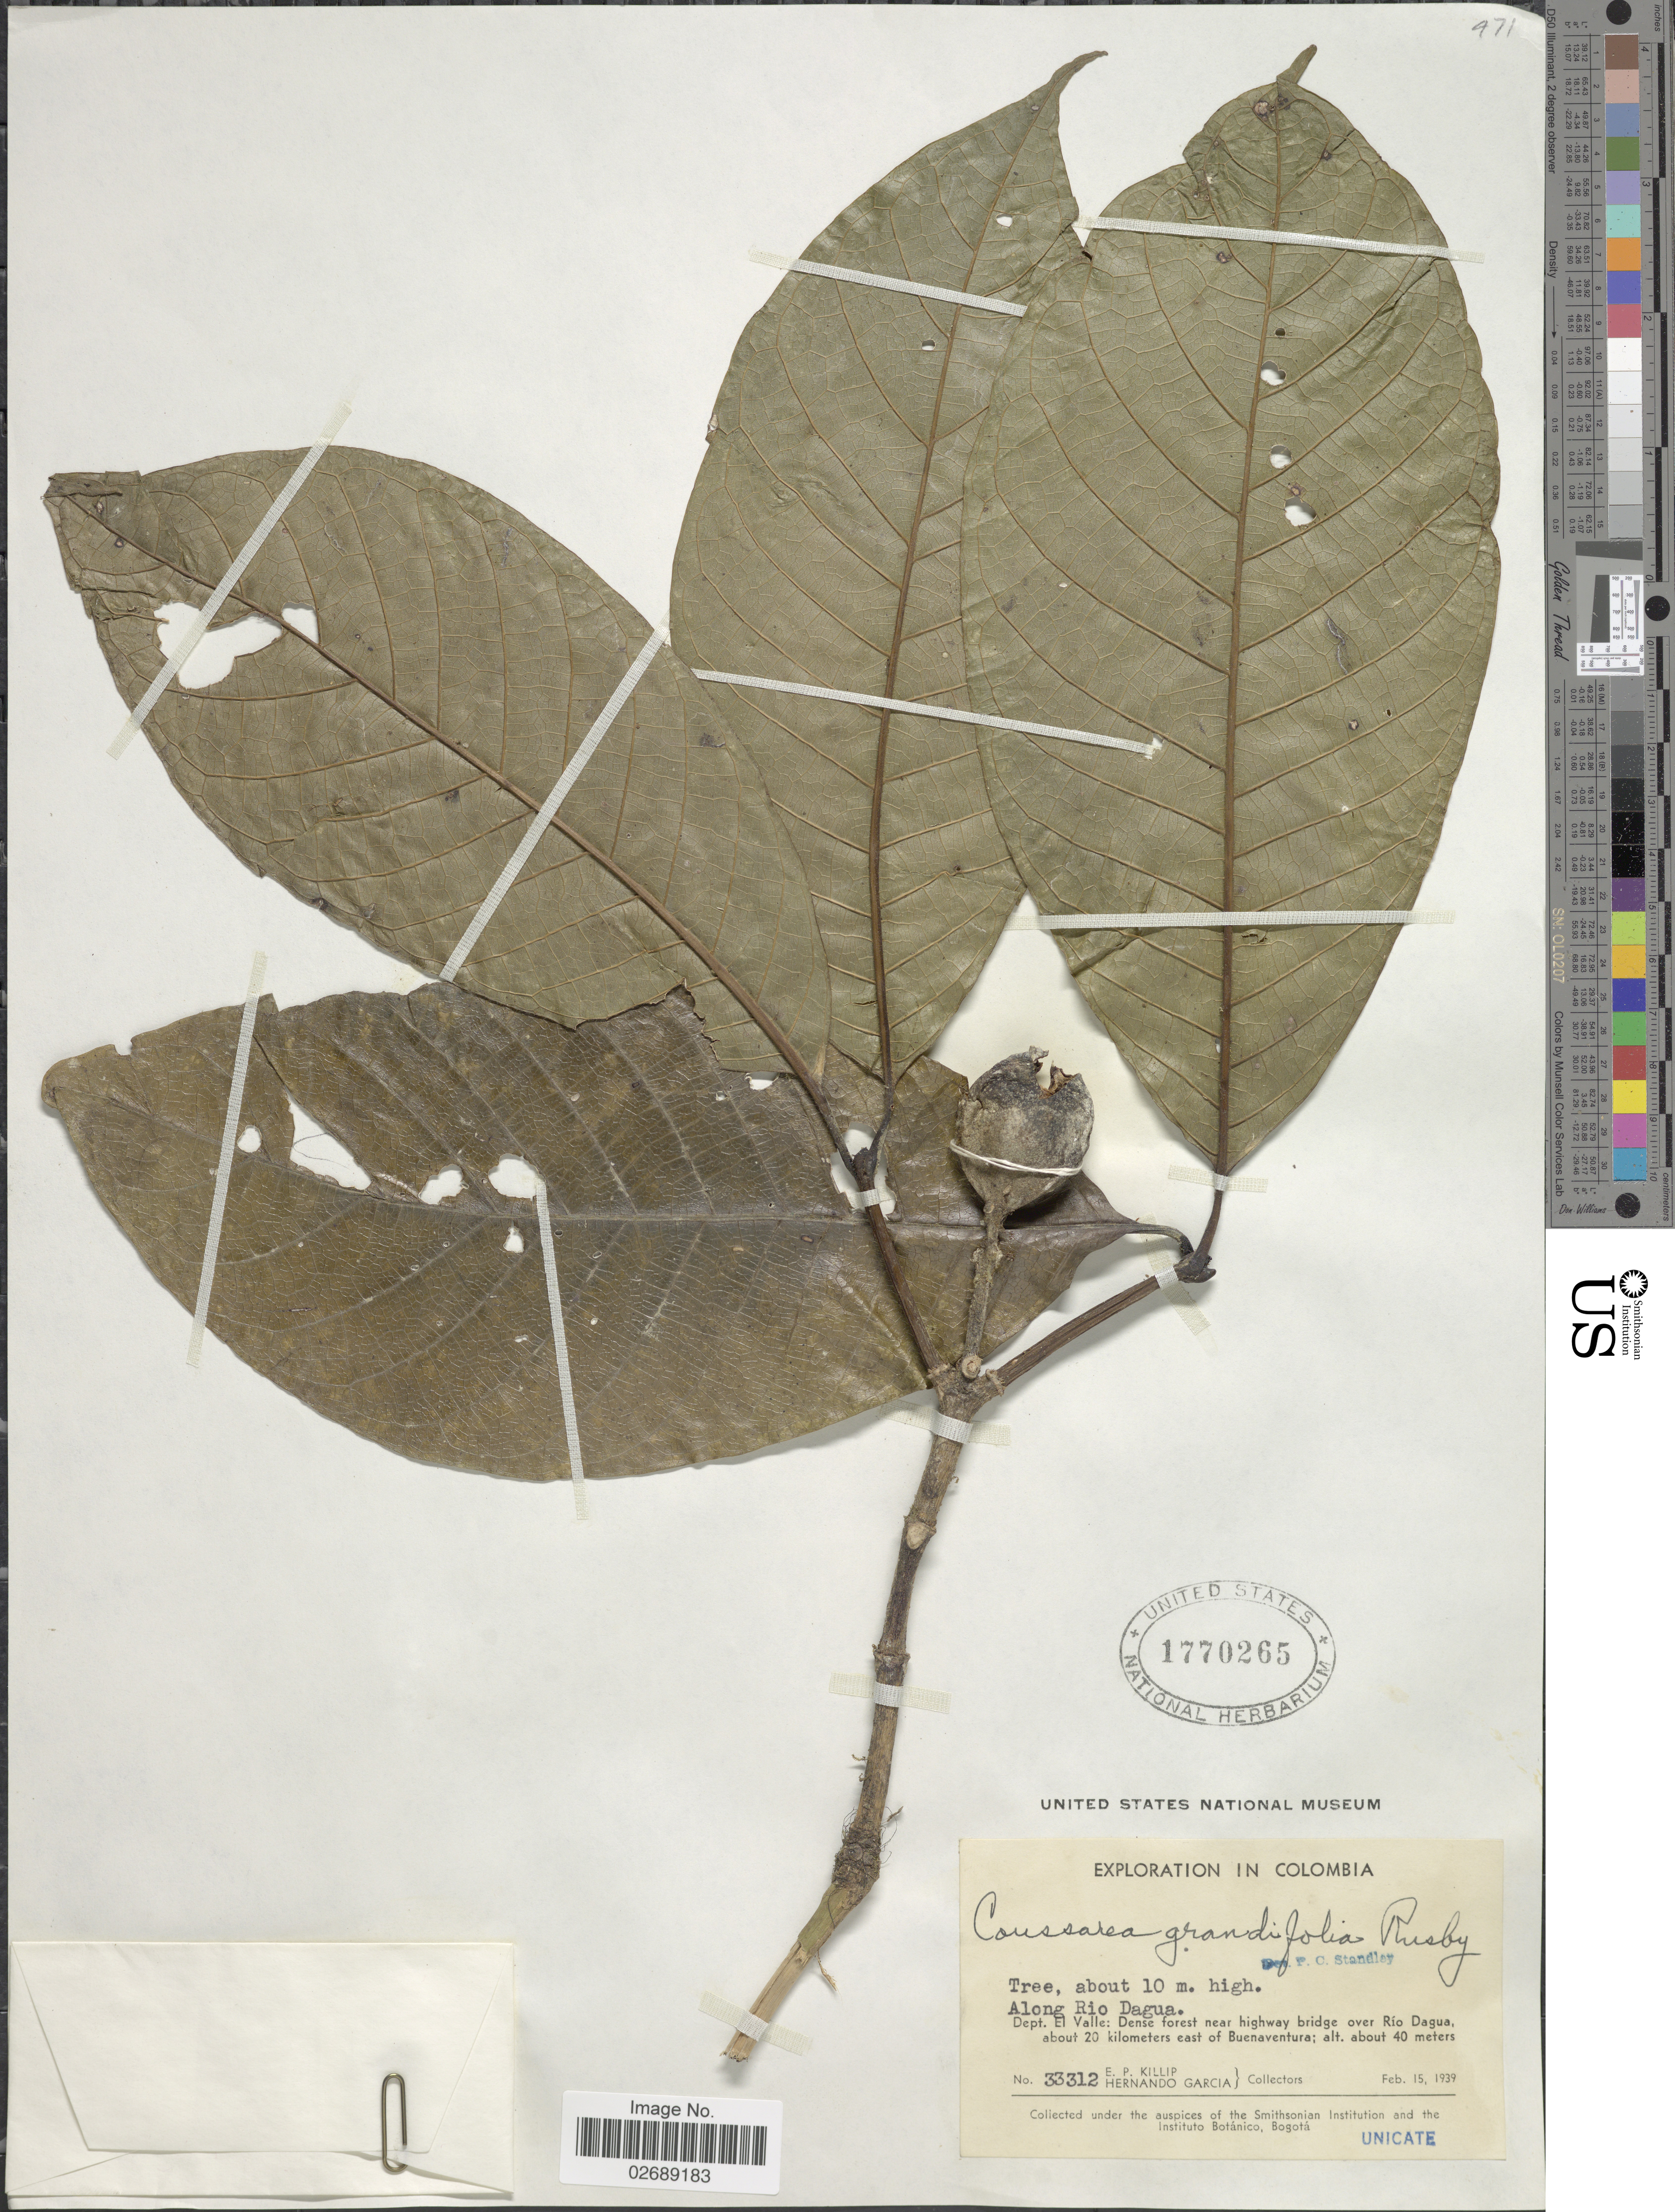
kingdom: Plantae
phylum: Tracheophyta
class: Magnoliopsida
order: Gentianales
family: Rubiaceae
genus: Coussarea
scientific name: Coussarea grandifolia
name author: Rusby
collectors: E. P. Killip & H. Garcia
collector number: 33312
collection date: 1939-02-15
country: Colombia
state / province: Valle del Cauca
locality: Dept. El Valle: Dense forest near highway bridge over Rio Dagua, about 20 kilometers east of Buenaventura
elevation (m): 40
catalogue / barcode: US 1770265